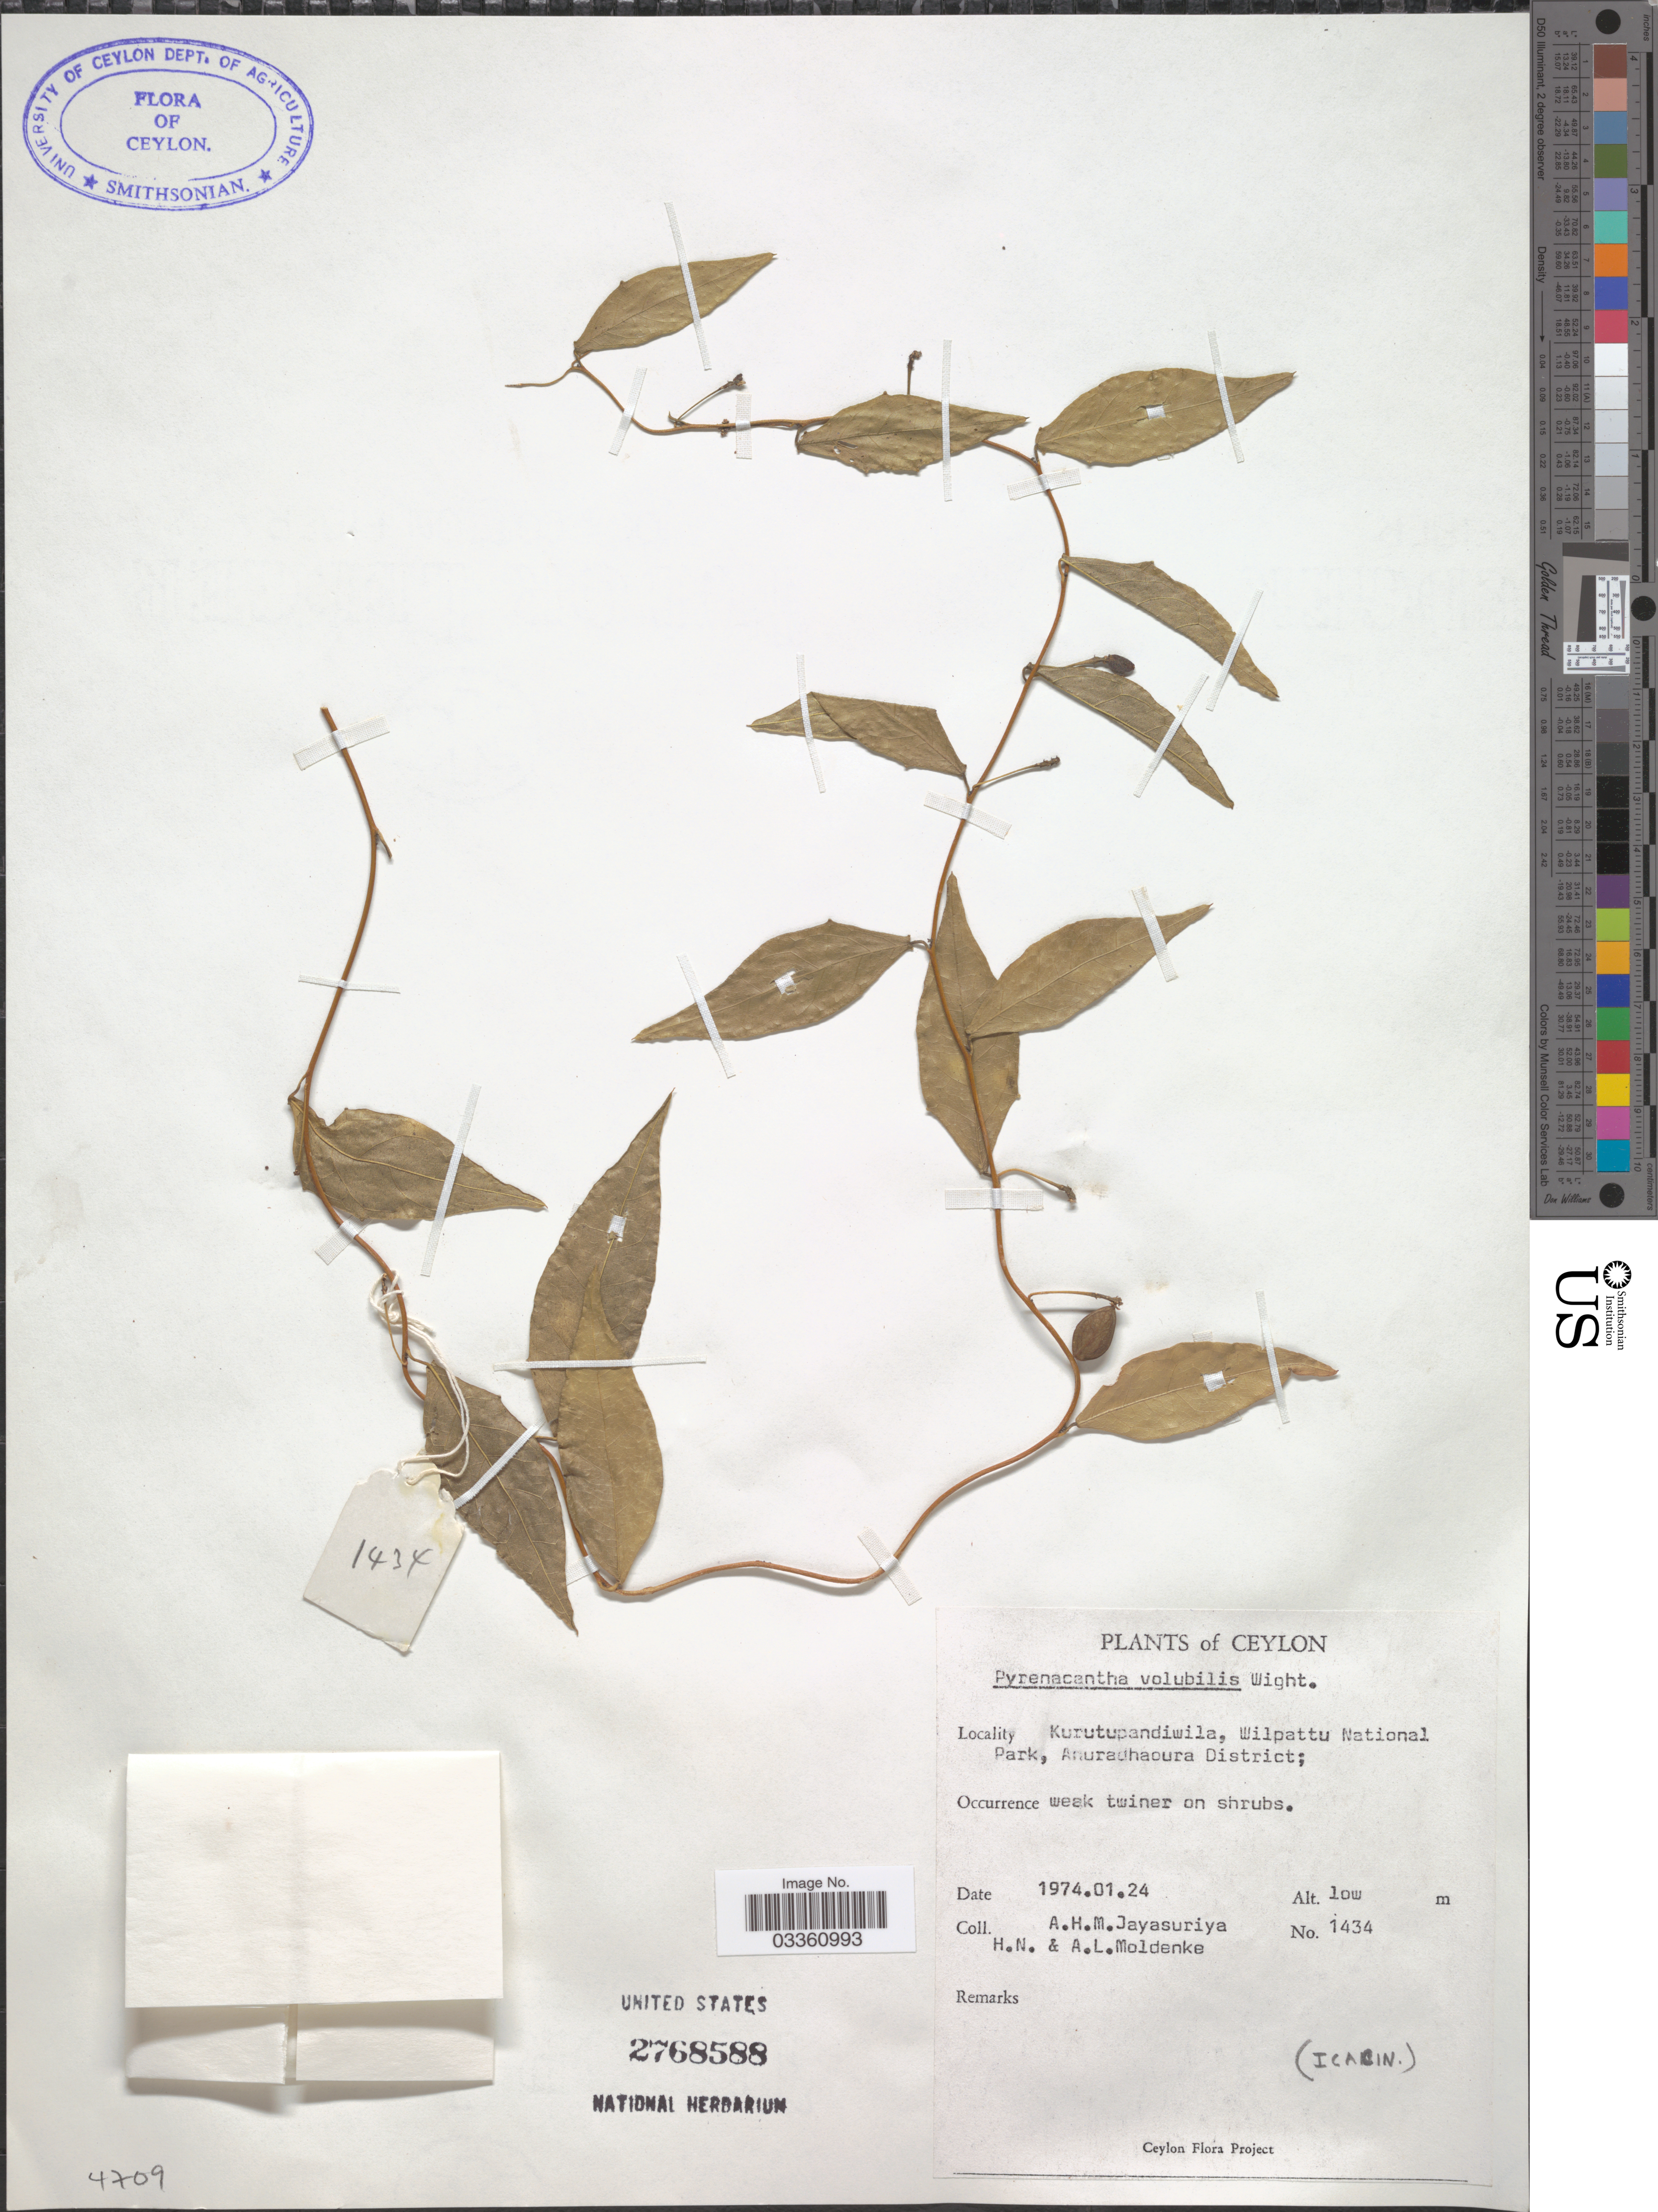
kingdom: Plantae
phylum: Tracheophyta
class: Magnoliopsida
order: Icacinales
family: Icacinaceae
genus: Pyrenacantha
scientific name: Pyrenacantha volubilis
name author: Hook.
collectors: A. H. Jayasuriya, H. N. Moldenke & A. L. Moldenke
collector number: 1434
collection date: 1974-01-24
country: Sri Lanka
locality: Ceylon. Kurutupandiwila, Wilpattu National Park, Anuradhaoura District.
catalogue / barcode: US 2768588